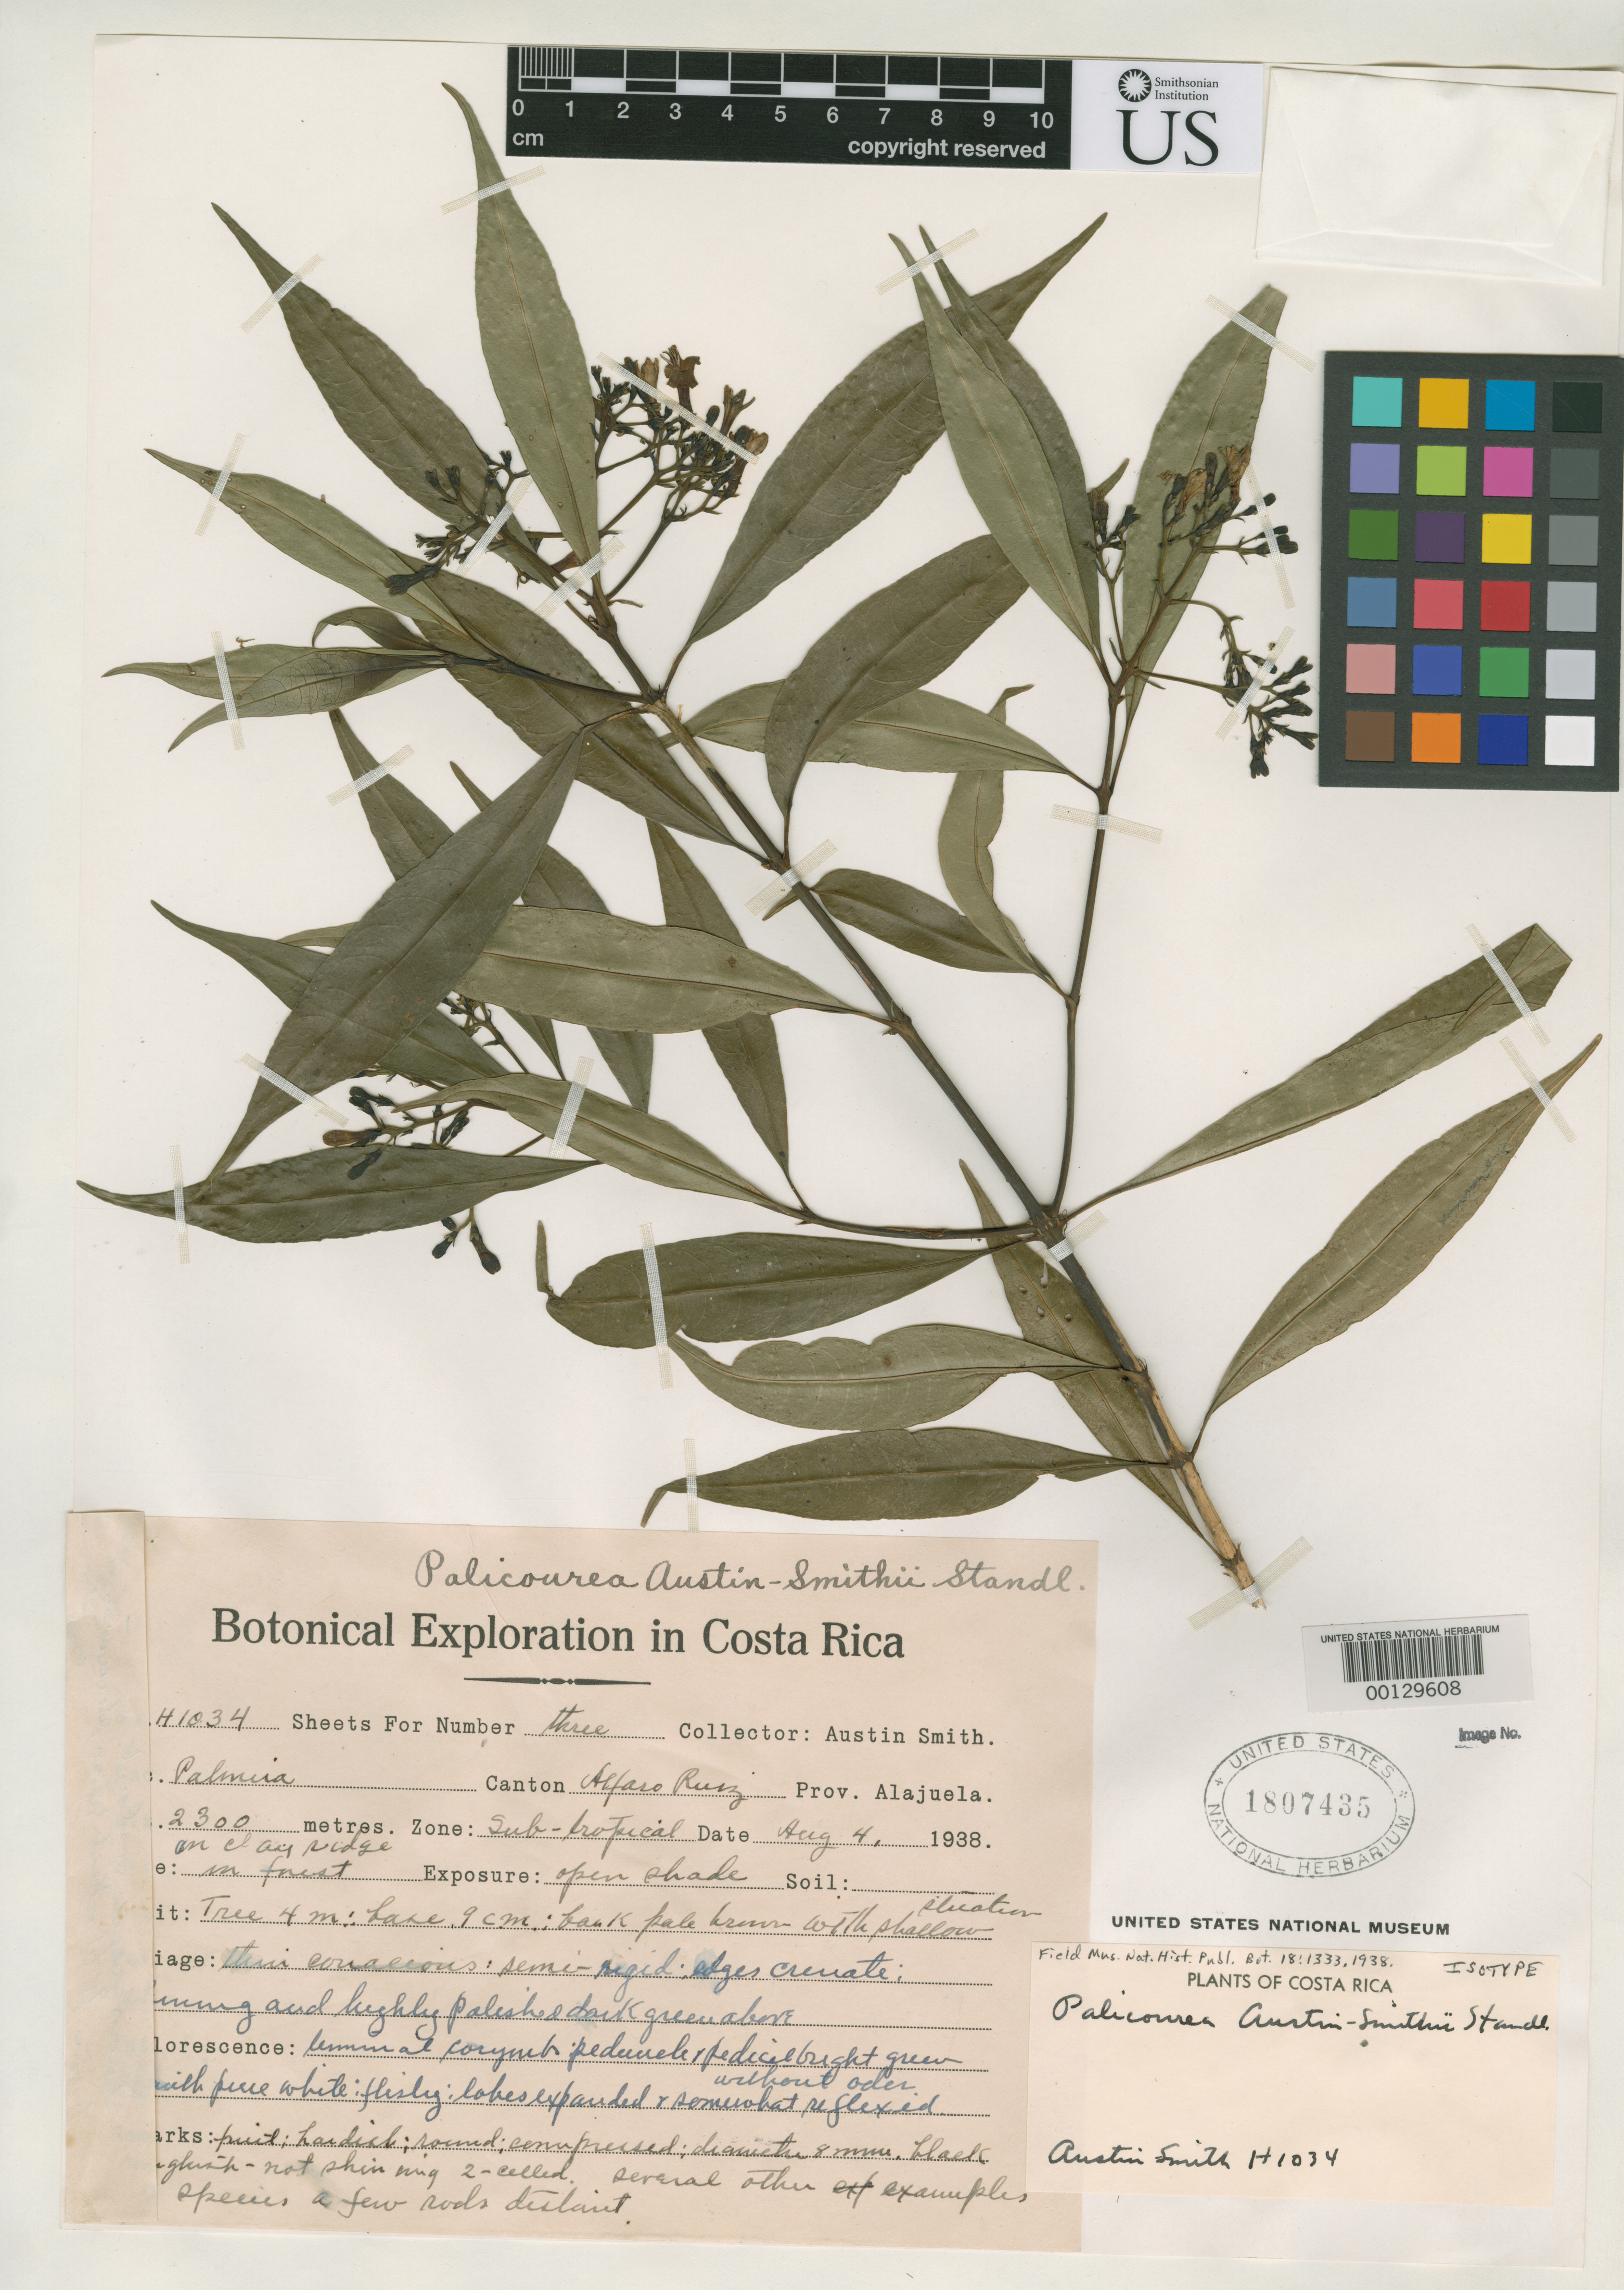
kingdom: Plantae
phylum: Tracheophyta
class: Magnoliopsida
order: Gentianales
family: Rubiaceae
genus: Palicourea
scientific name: Palicourea austin-smithii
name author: Standl.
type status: Isotype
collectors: Aust P. Smith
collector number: H 1034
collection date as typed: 04 Aug 1938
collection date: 1938-08-04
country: Costa Rica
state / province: Alajuela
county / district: Alfaro Ruiz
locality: Palmeia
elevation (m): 2300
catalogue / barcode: US 1807435